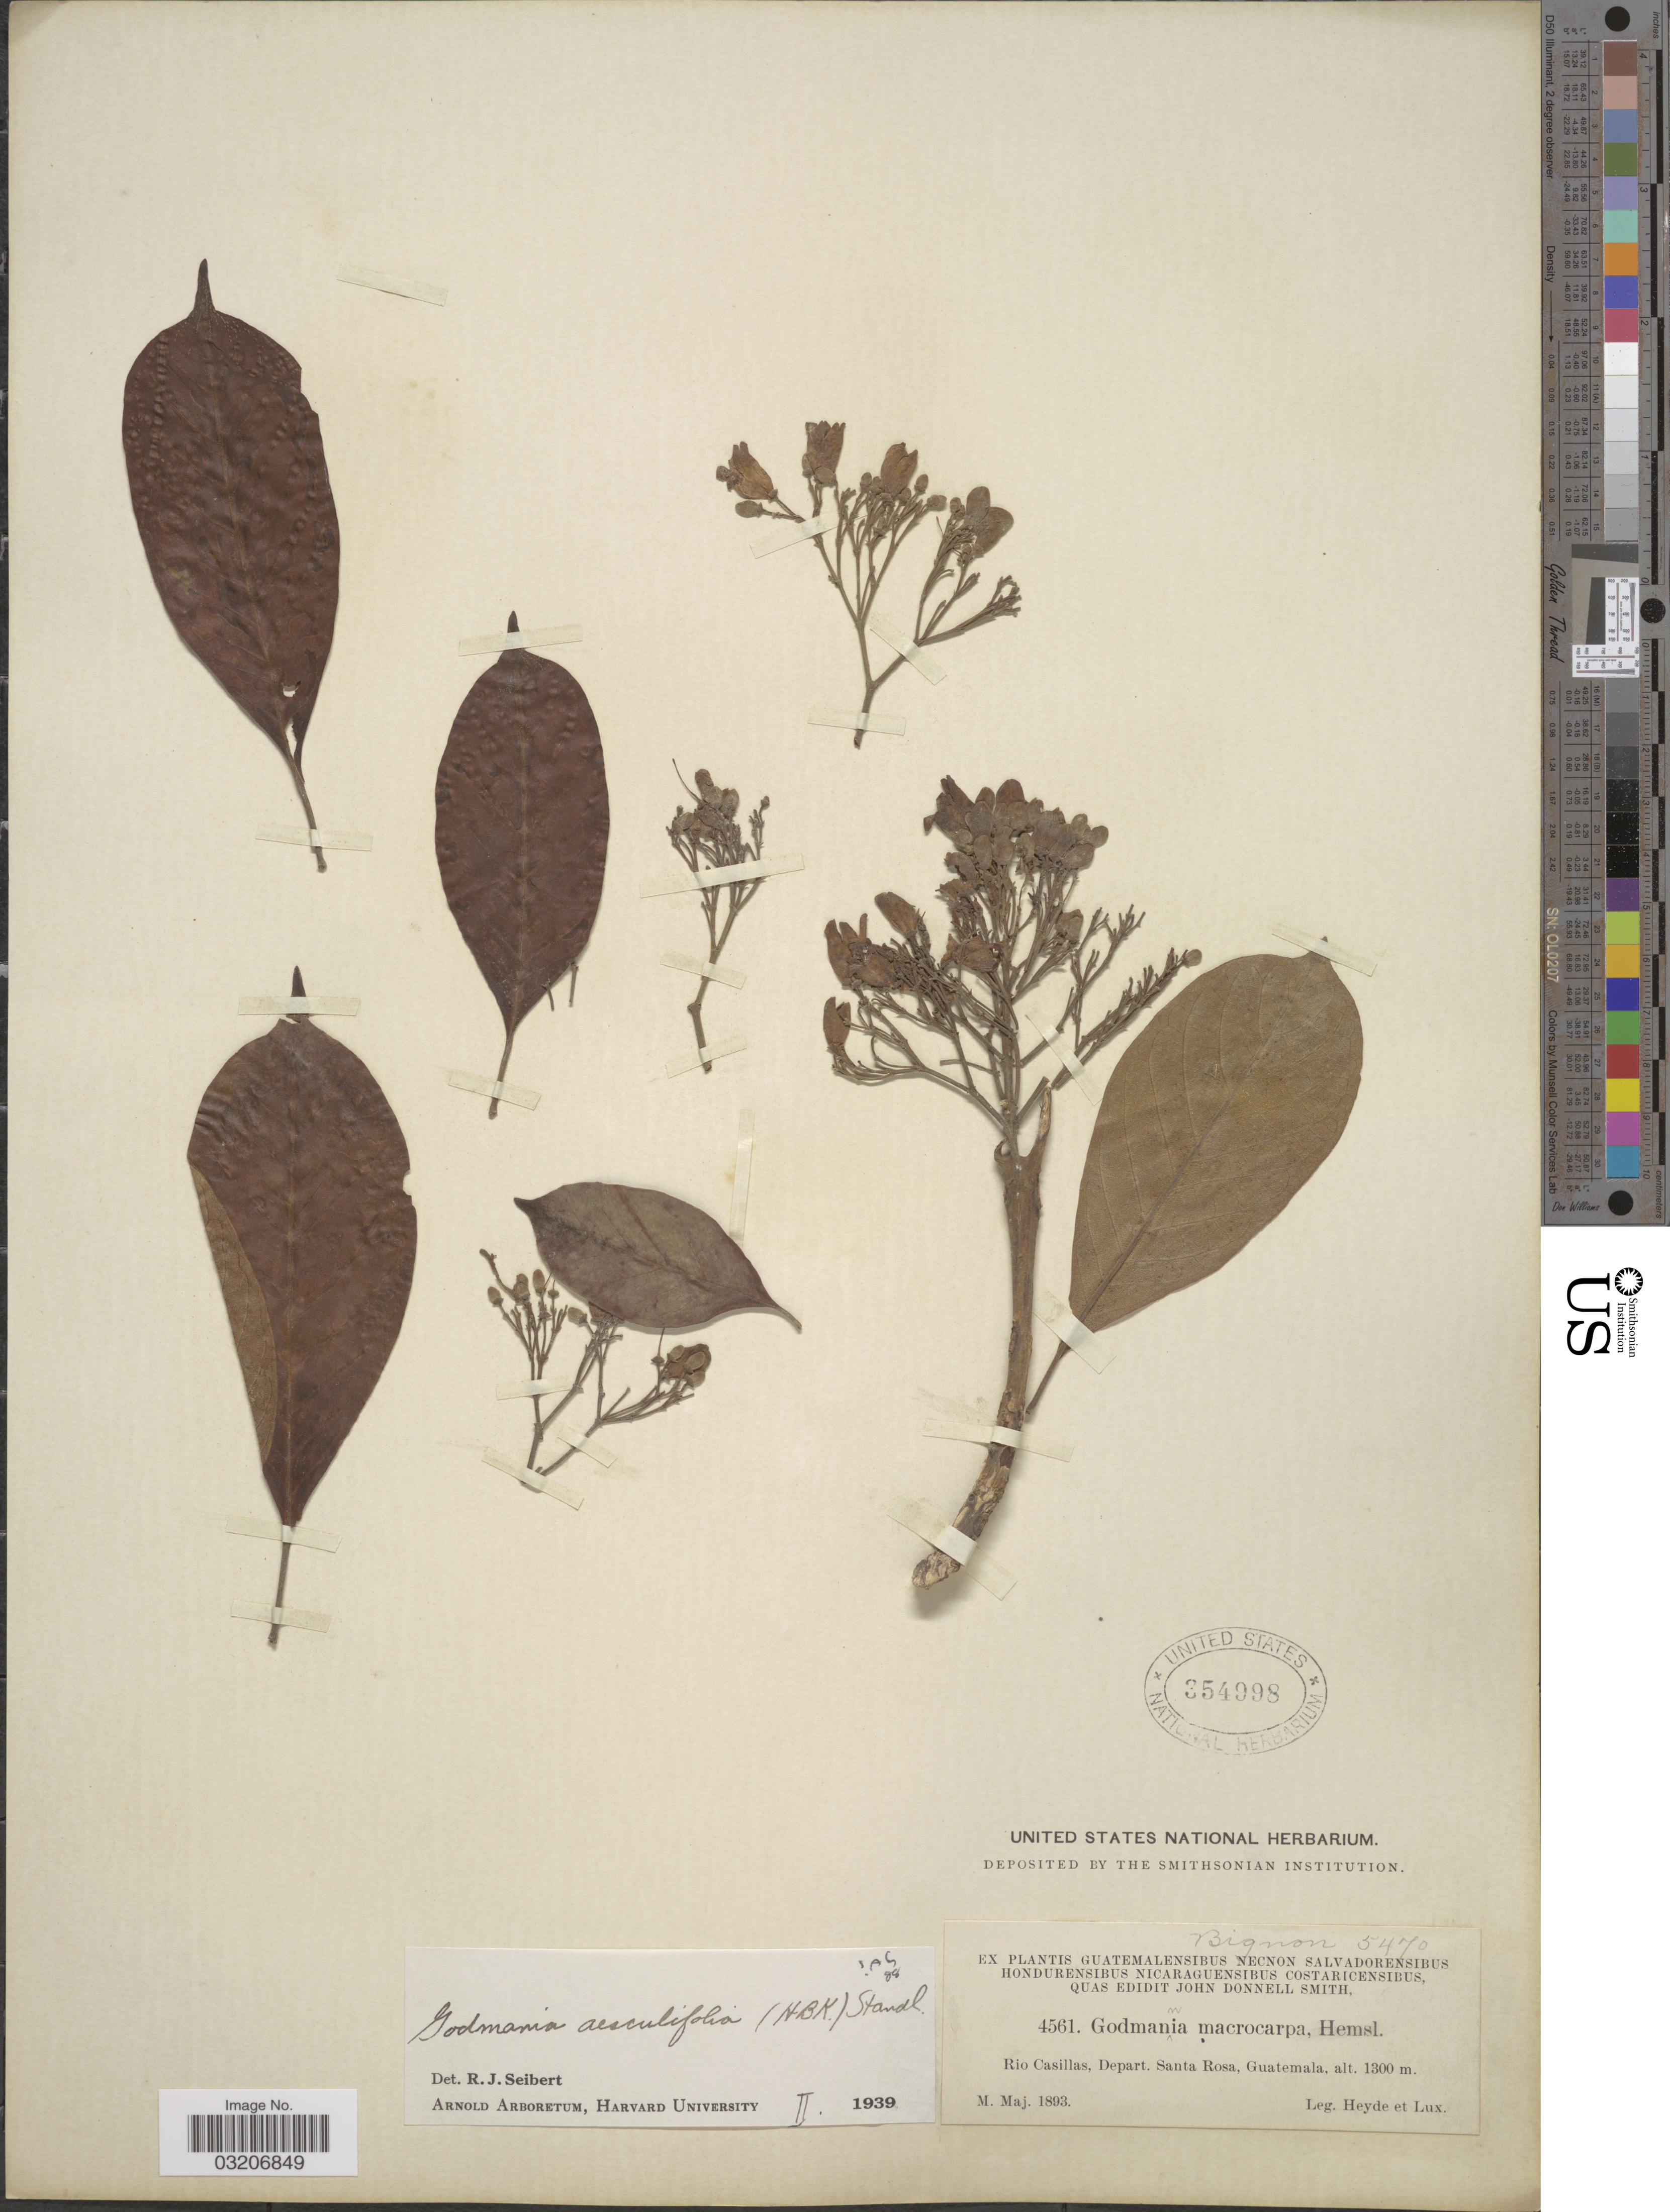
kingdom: Plantae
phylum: Tracheophyta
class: Magnoliopsida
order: Lamiales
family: Bignoniaceae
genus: Godmania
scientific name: Godmania aesculifolia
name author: Standl.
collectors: Heyde & Lux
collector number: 4561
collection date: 1893-05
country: Guatemala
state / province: Santa Rosa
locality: Rio Casillas, Depart. Santa Rosa.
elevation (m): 1300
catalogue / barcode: US 354998